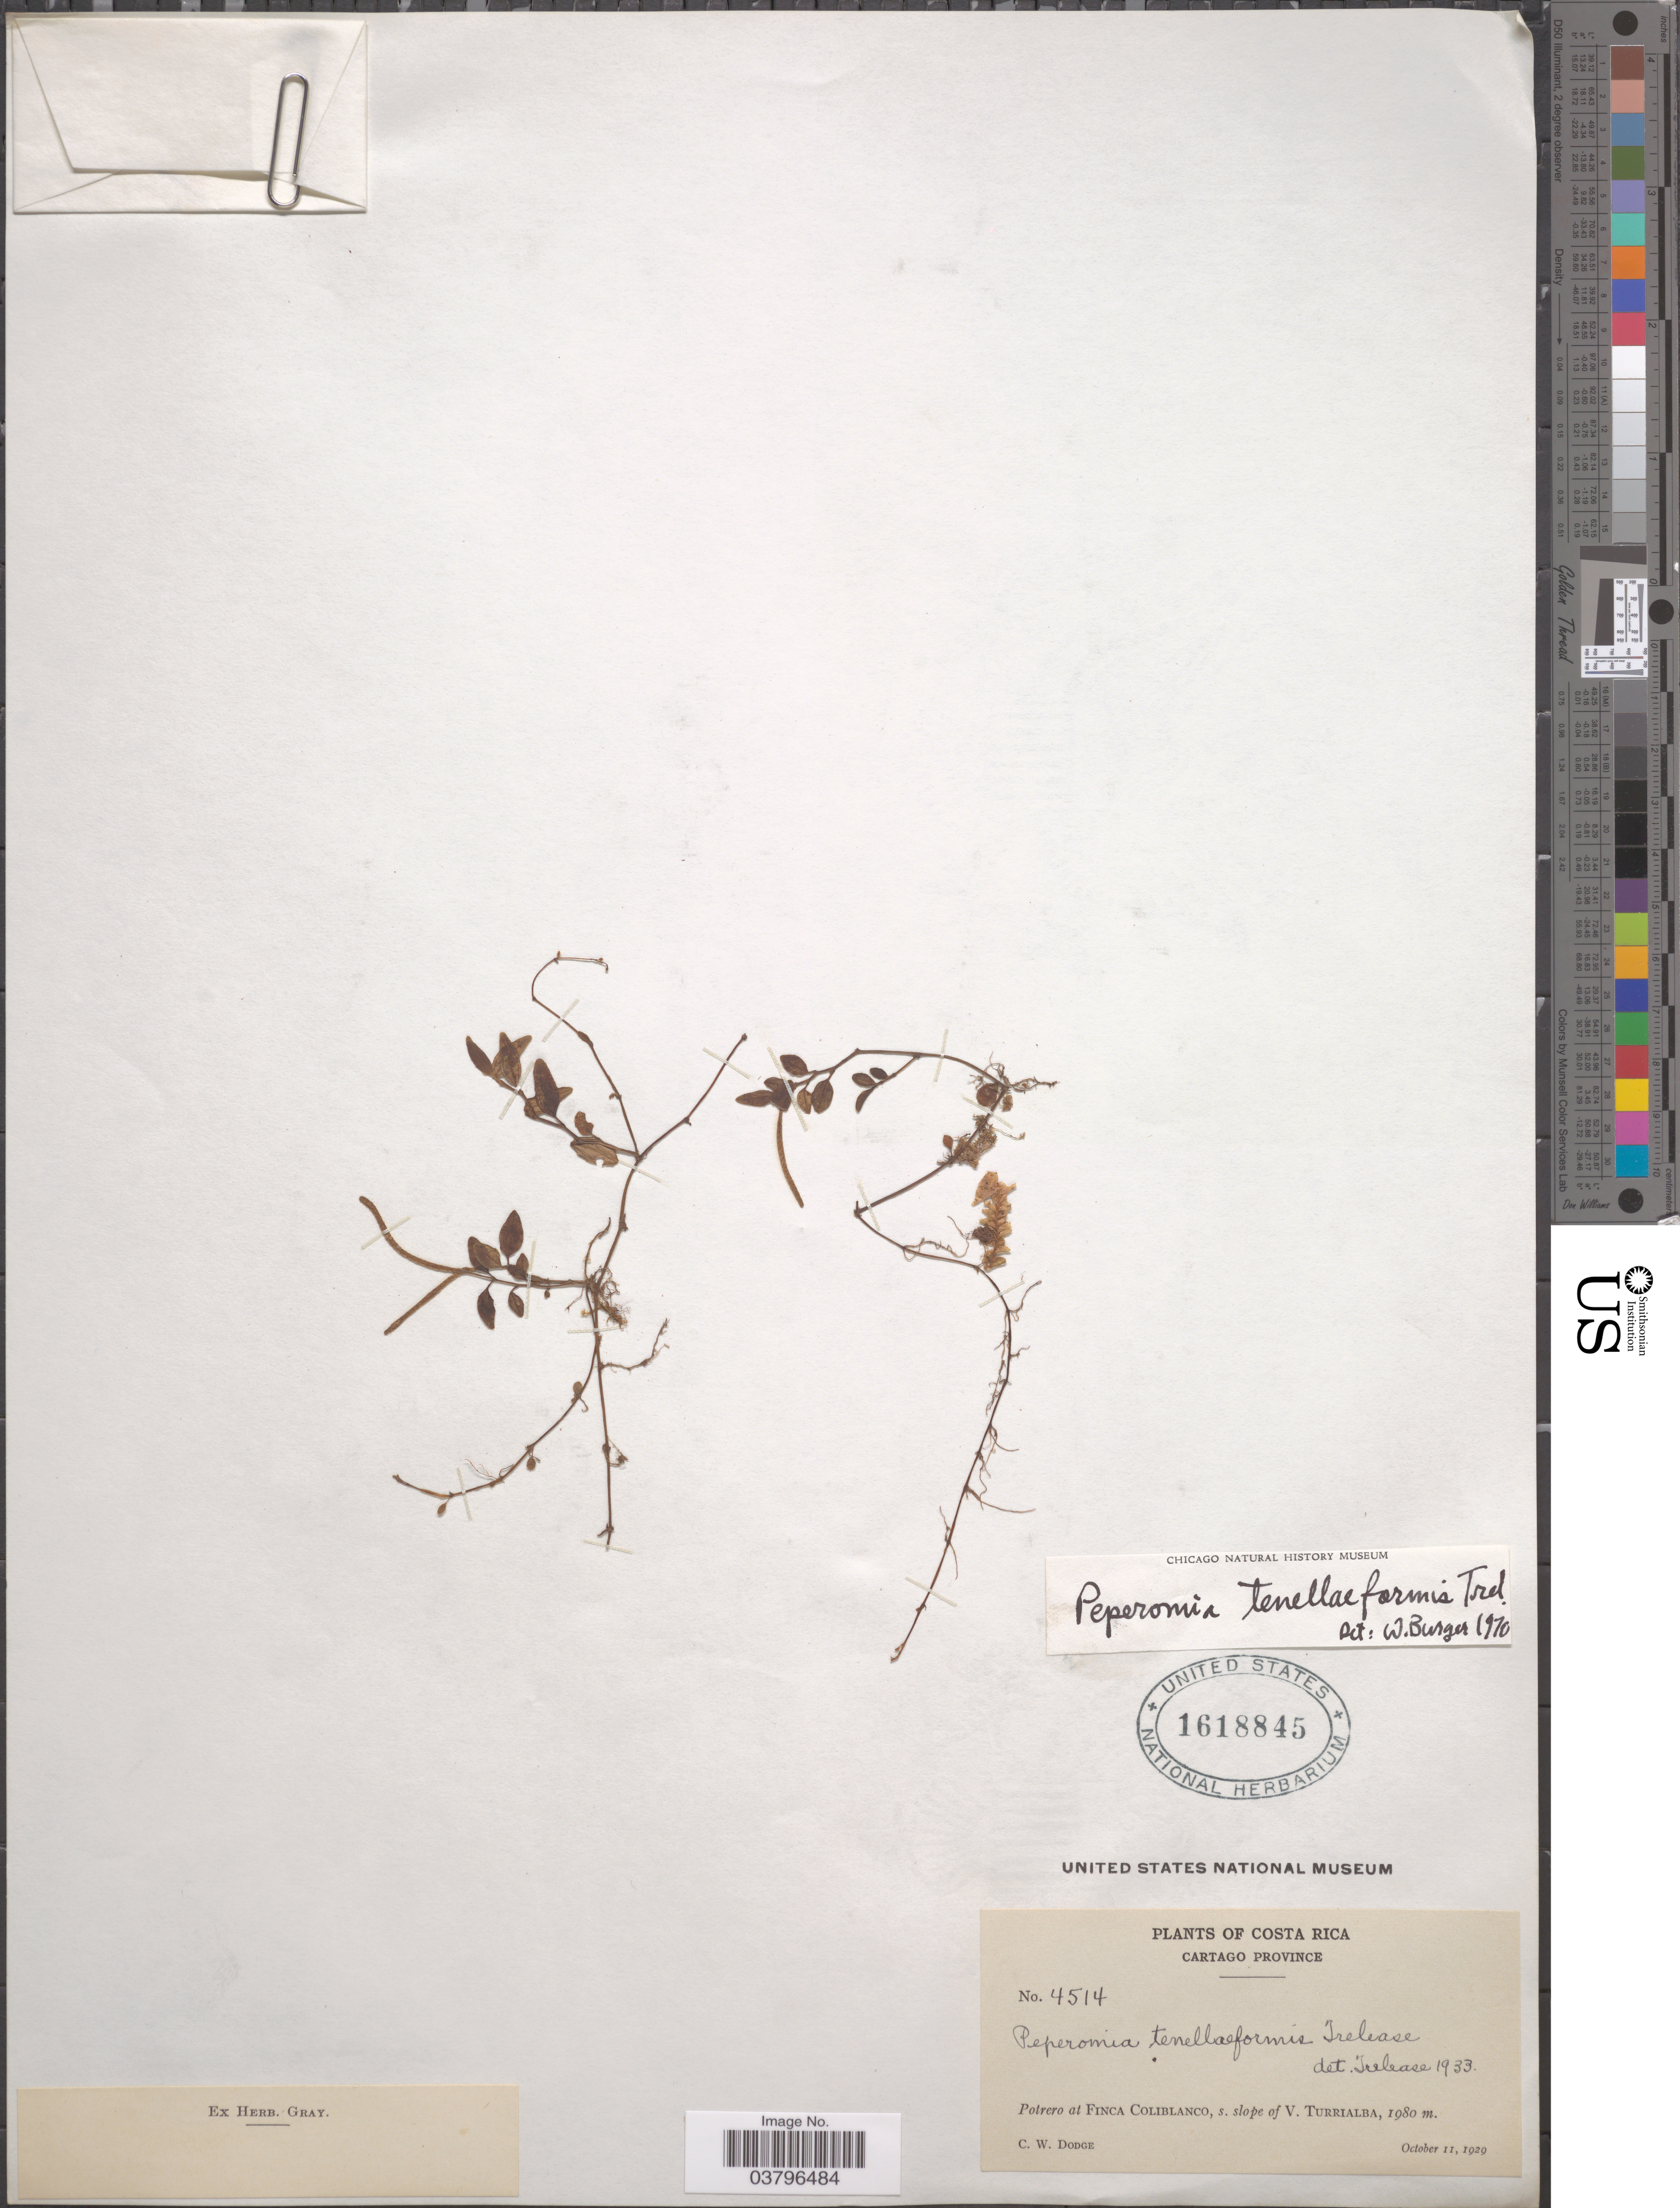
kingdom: Plantae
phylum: Tracheophyta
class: Magnoliopsida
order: Piperales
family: Piperaceae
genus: Peperomia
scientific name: Peperomia tenellaeformis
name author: Trel.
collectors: C. Dodge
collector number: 4514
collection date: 1929-10-11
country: Costa Rica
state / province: Cartago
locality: Potrero at finca Coliblanco, s. slope of V. Turrialba.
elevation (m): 1980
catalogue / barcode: US 1618845